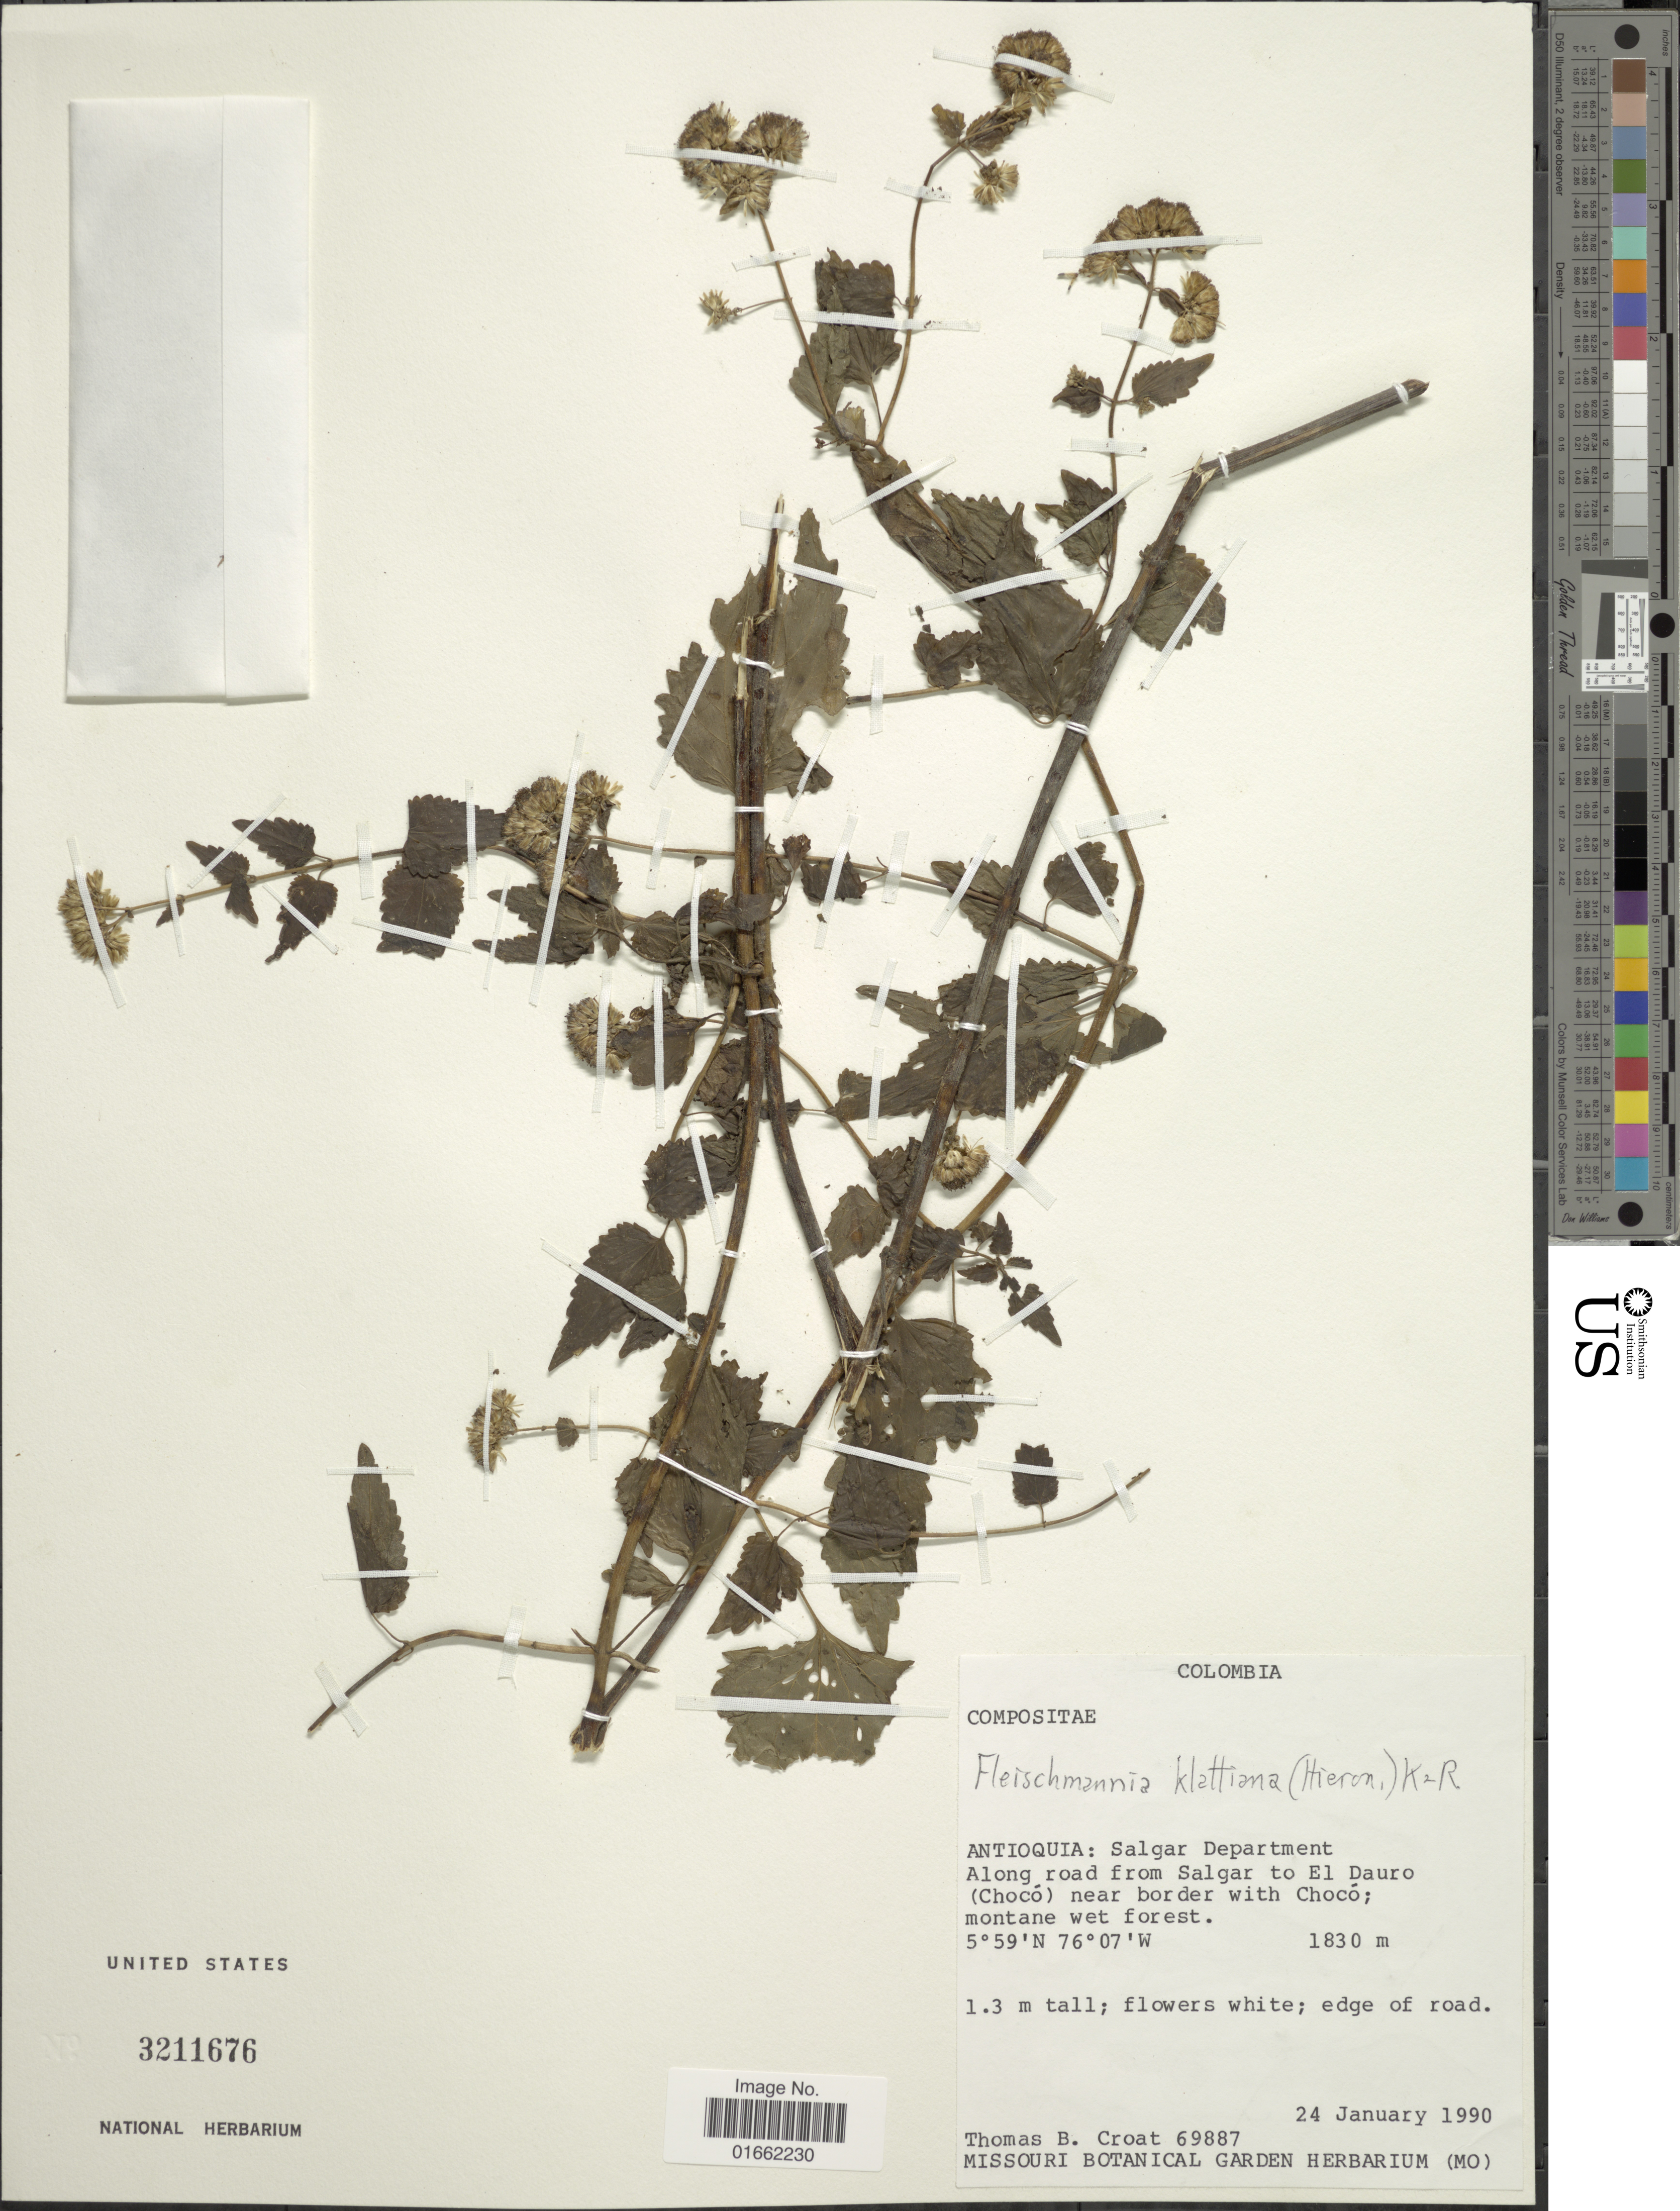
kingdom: Plantae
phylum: Tracheophyta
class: Magnoliopsida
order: Asterales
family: Asteraceae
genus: Fleischmannia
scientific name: Fleischmannia klattiana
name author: (Hieron.) R.M. King & H. Rob.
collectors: T. B. Croat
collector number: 69887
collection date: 1990-01-24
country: Colombia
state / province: Antioquia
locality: Antioquia: Salgar Department. Along road from Salgar to El Dauro (Chocó) near border with Chocó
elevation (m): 1830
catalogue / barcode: US 3211676